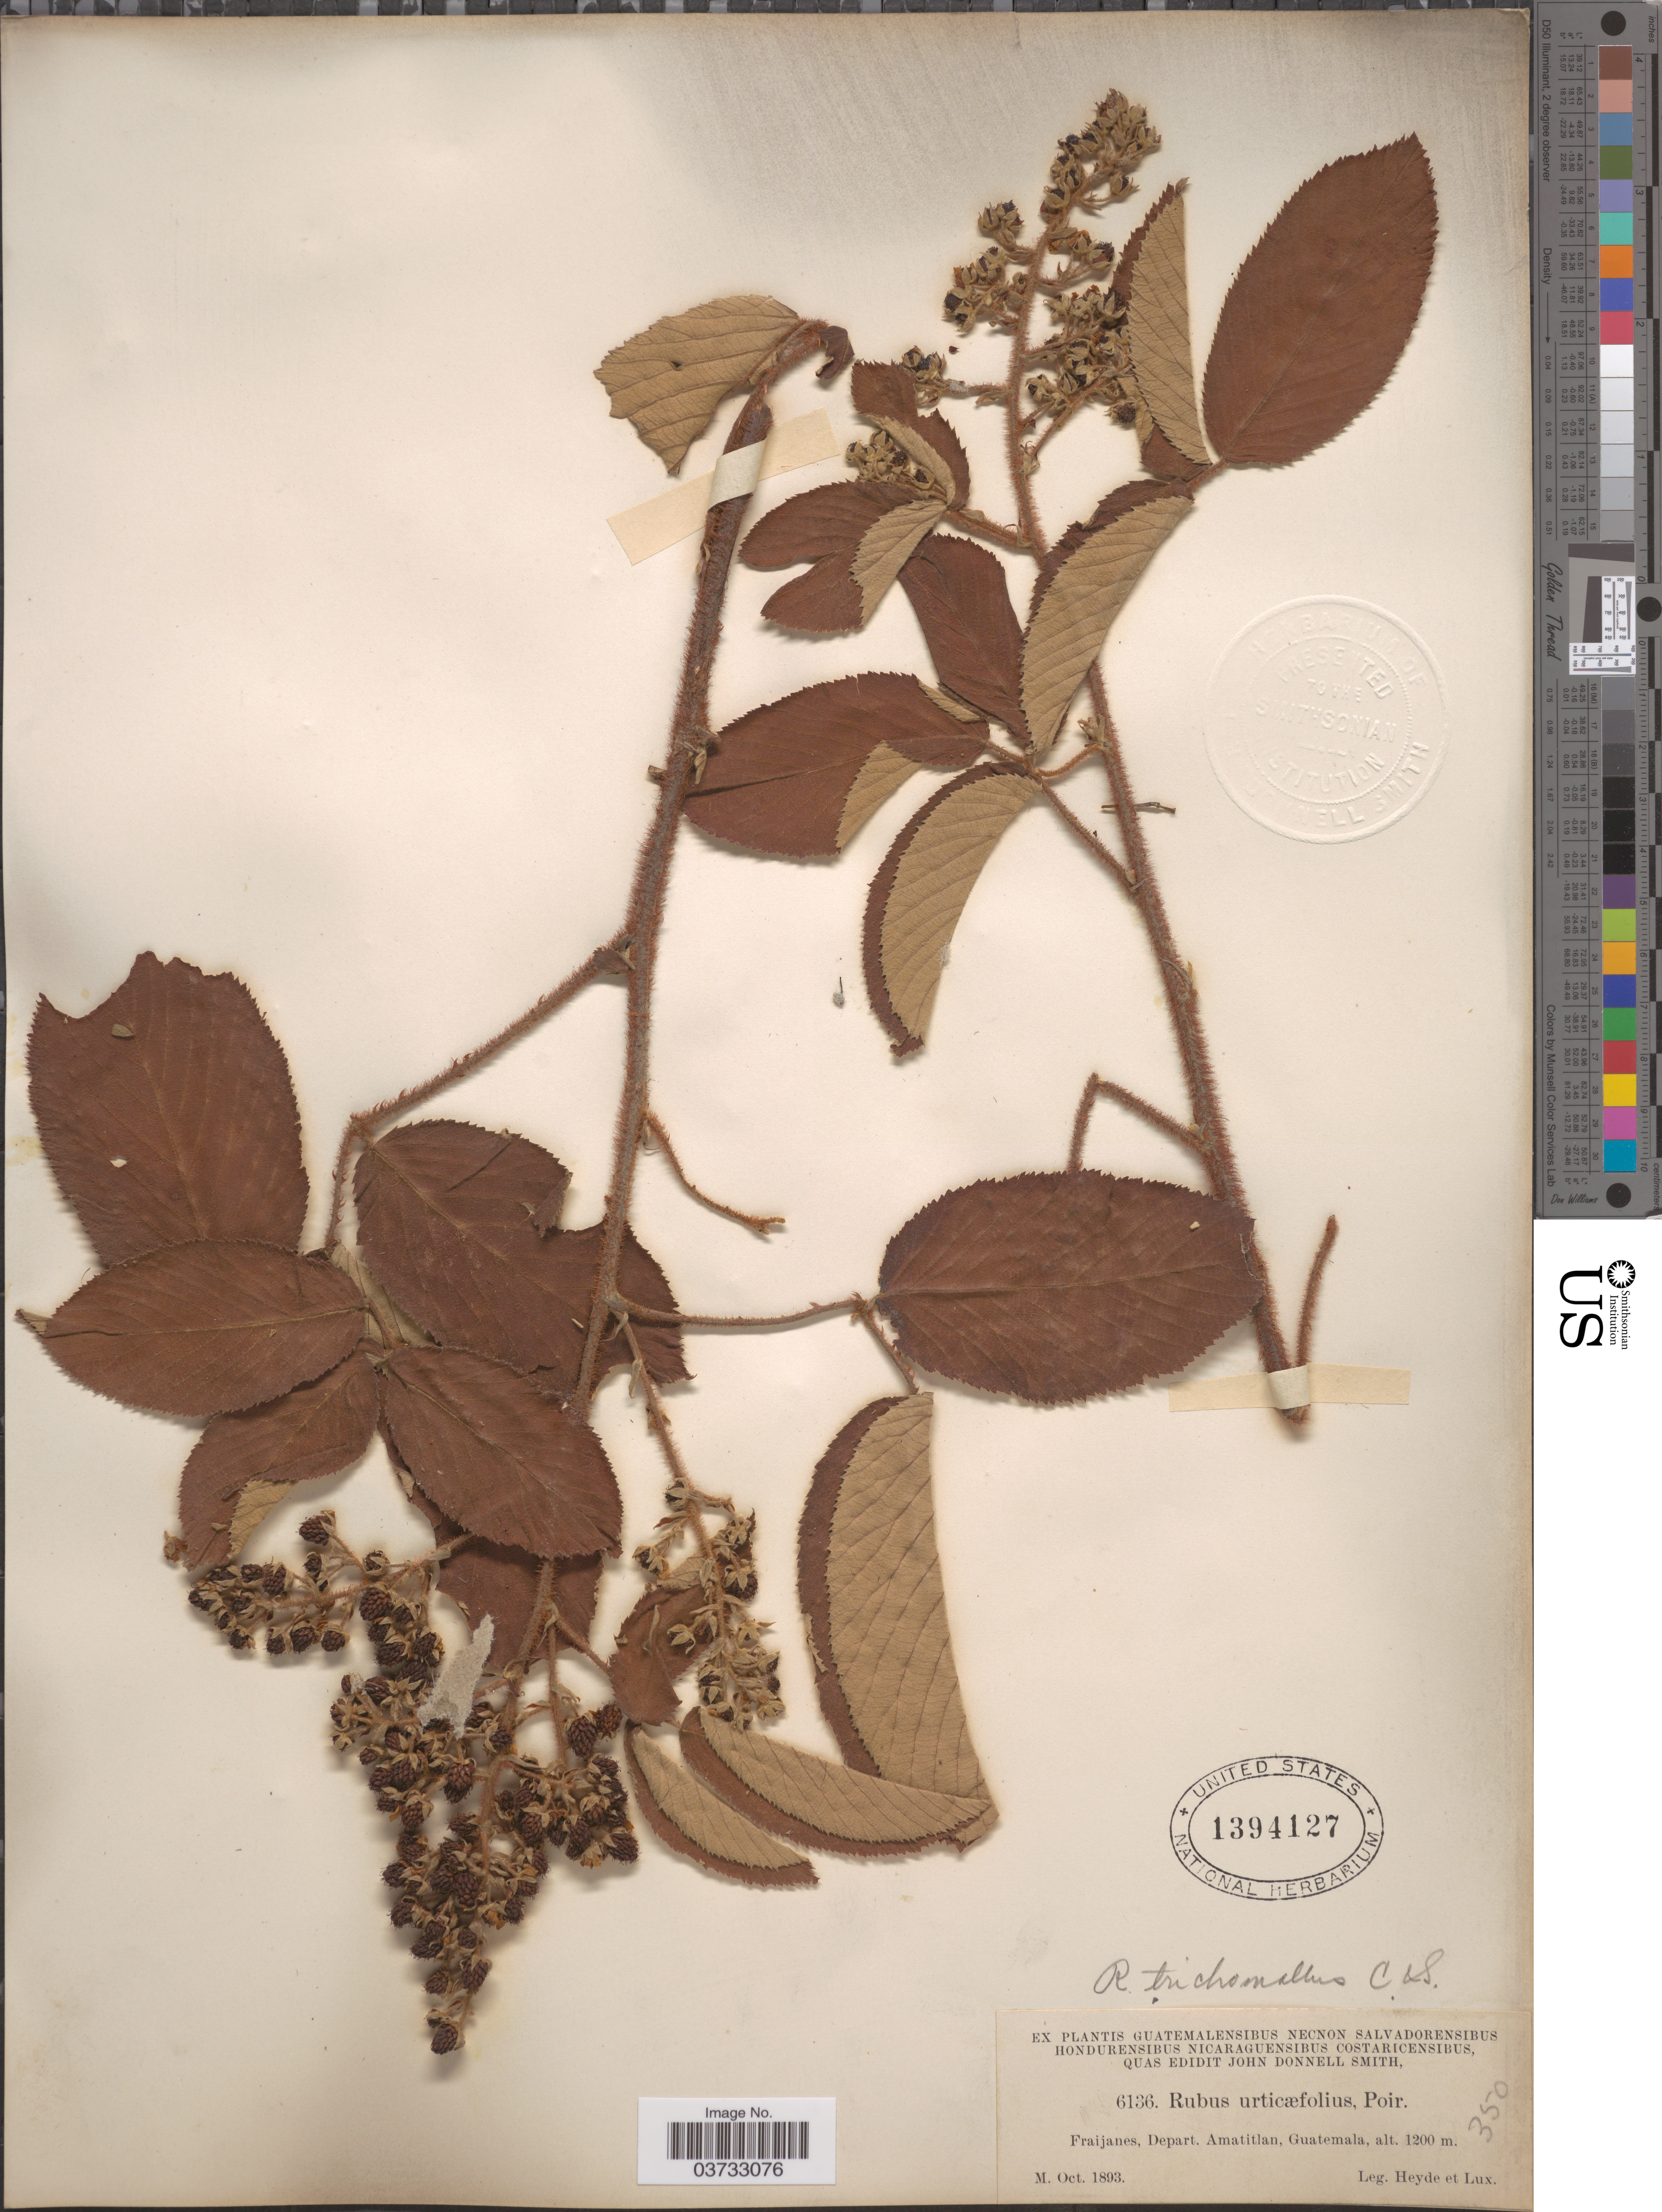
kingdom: Plantae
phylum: Tracheophyta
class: Magnoliopsida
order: Rosales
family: Rosaceae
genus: Rubus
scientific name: Rubus trichomallus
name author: Schltdl.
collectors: Heyde & Lux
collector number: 6136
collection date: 1893-10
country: Guatemala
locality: Fraijanes, Depart. Amatitlan.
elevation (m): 1200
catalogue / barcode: US 1394127